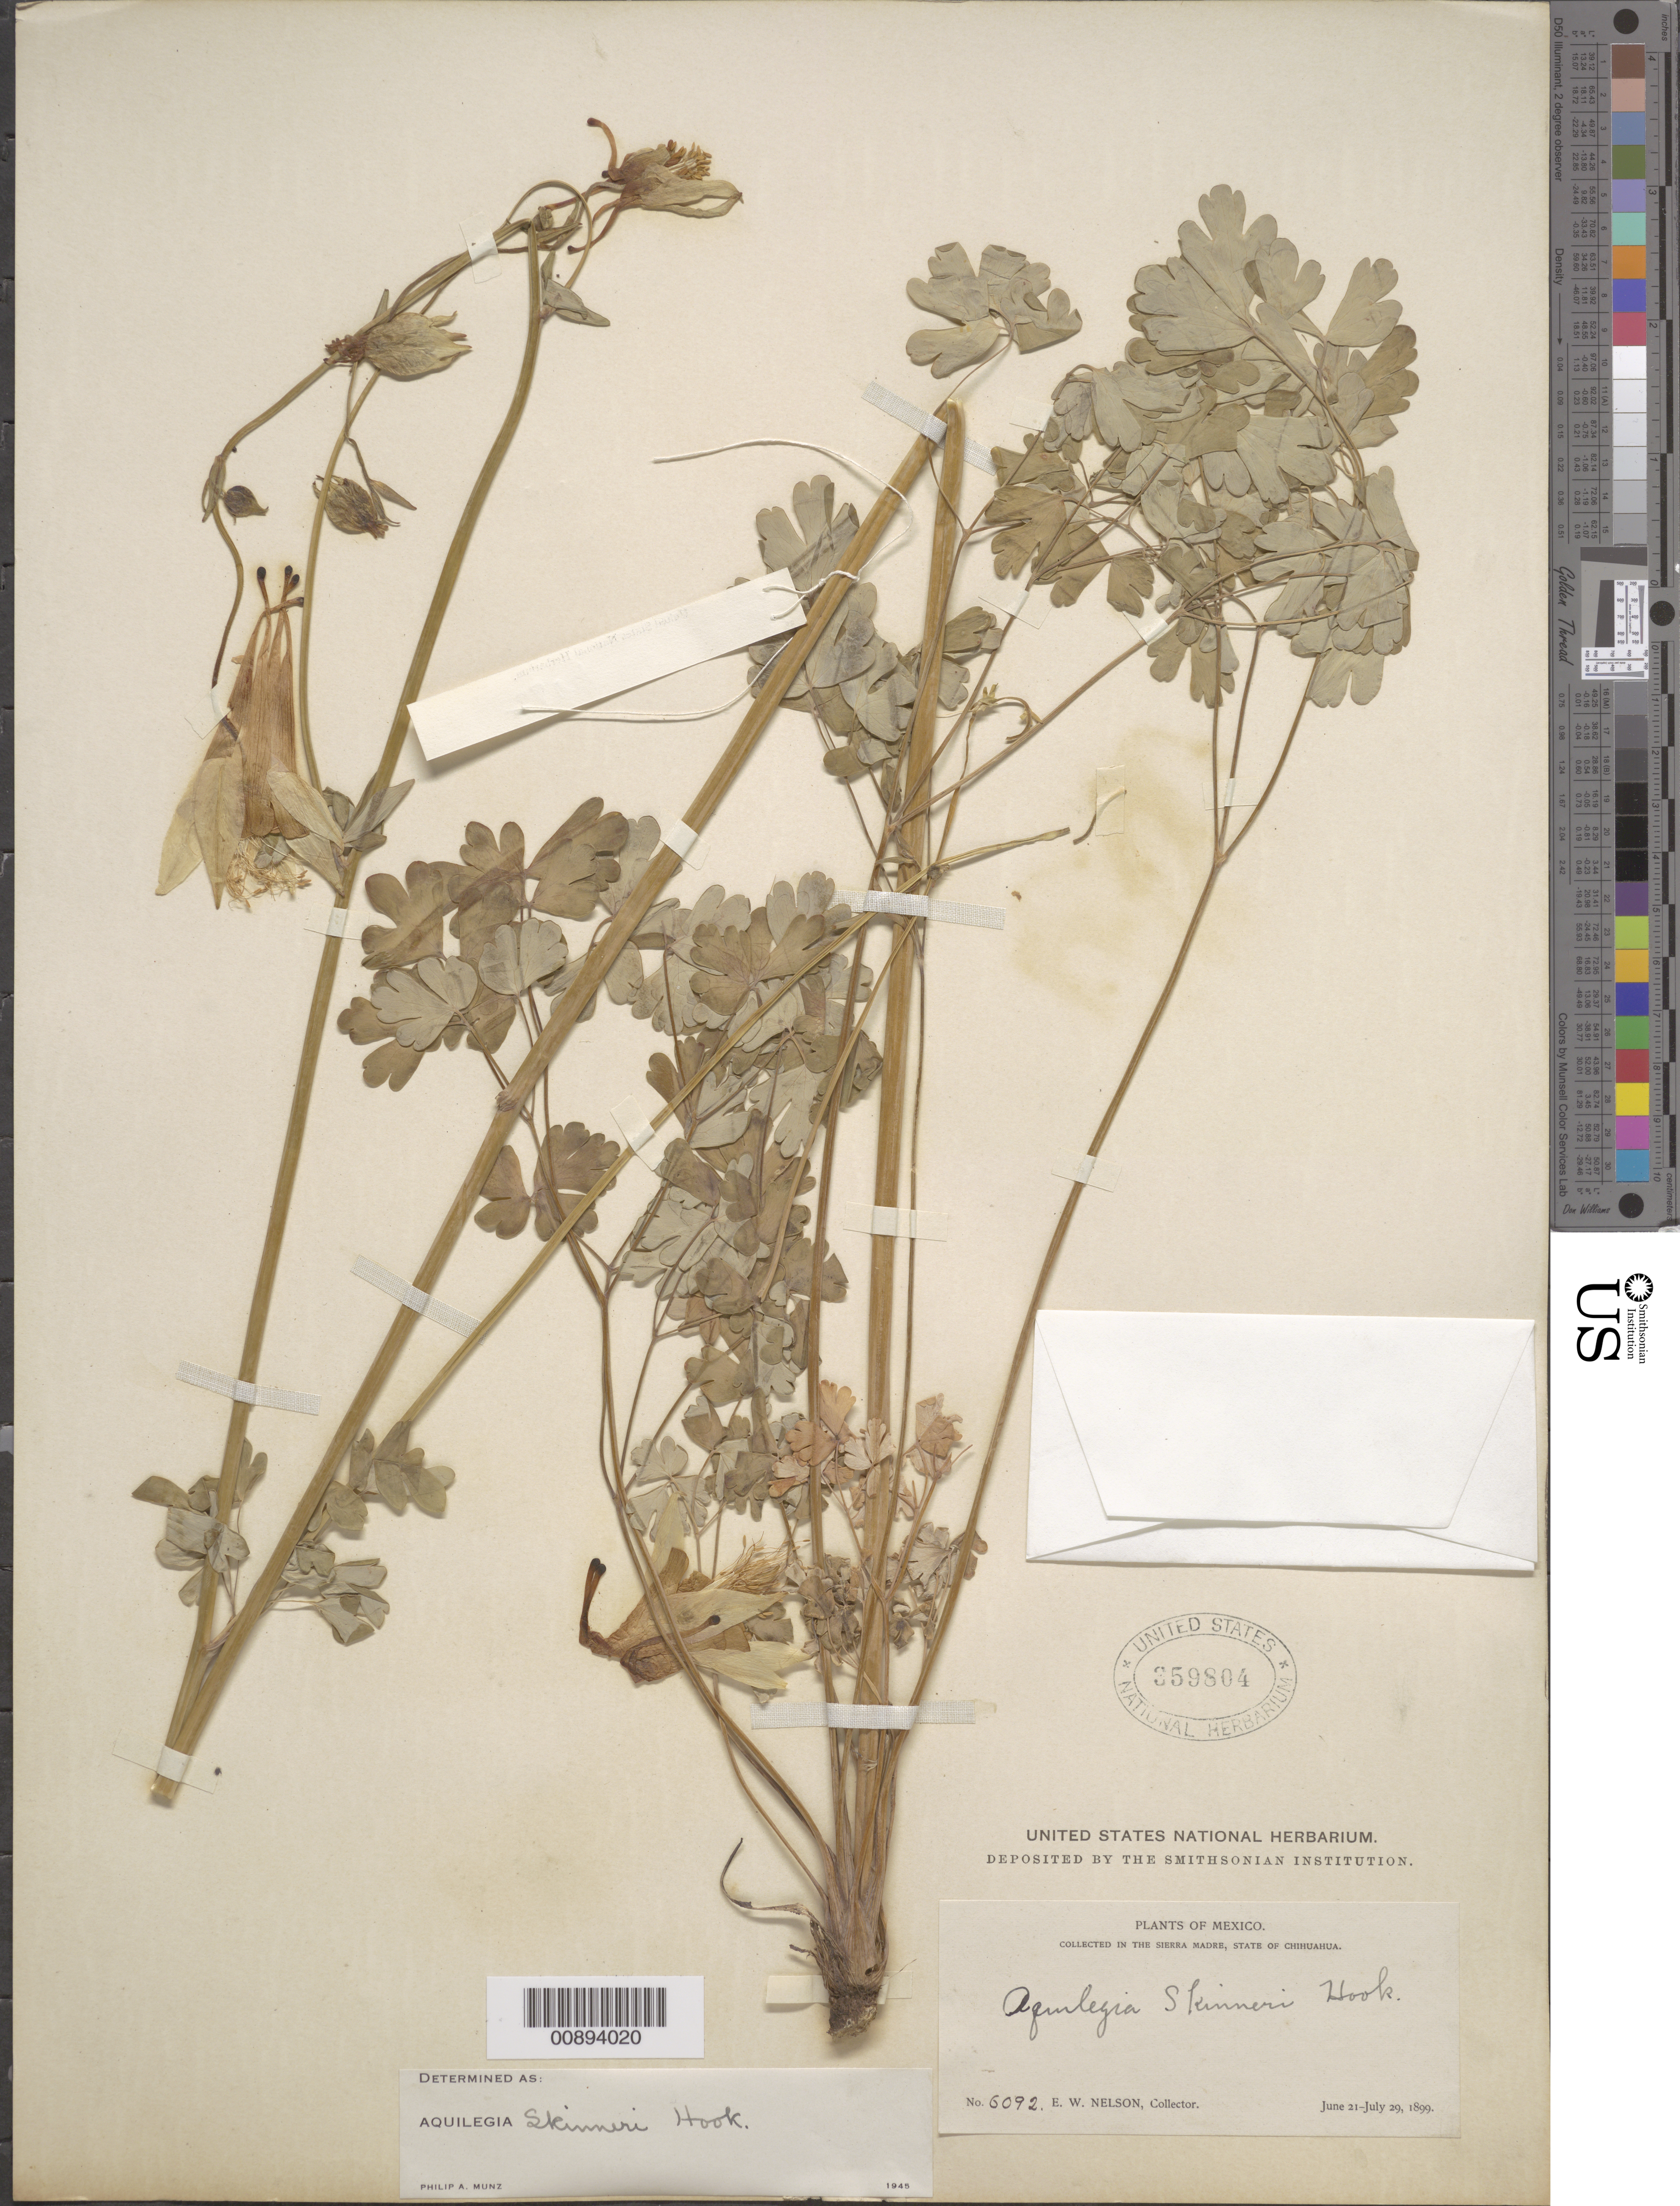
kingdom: Plantae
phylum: Tracheophyta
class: Magnoliopsida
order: Ranunculales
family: Ranunculaceae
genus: Aquilegia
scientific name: Aquilegia skinneri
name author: Hook. f.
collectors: E. W. Nelson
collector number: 6092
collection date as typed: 21 Jun 1899 to 29 Jul 1899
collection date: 1899-06-21/1899-07-29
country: Mexico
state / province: Chihuahua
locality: Sierra Madre, Chihuahua.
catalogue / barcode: US 359804